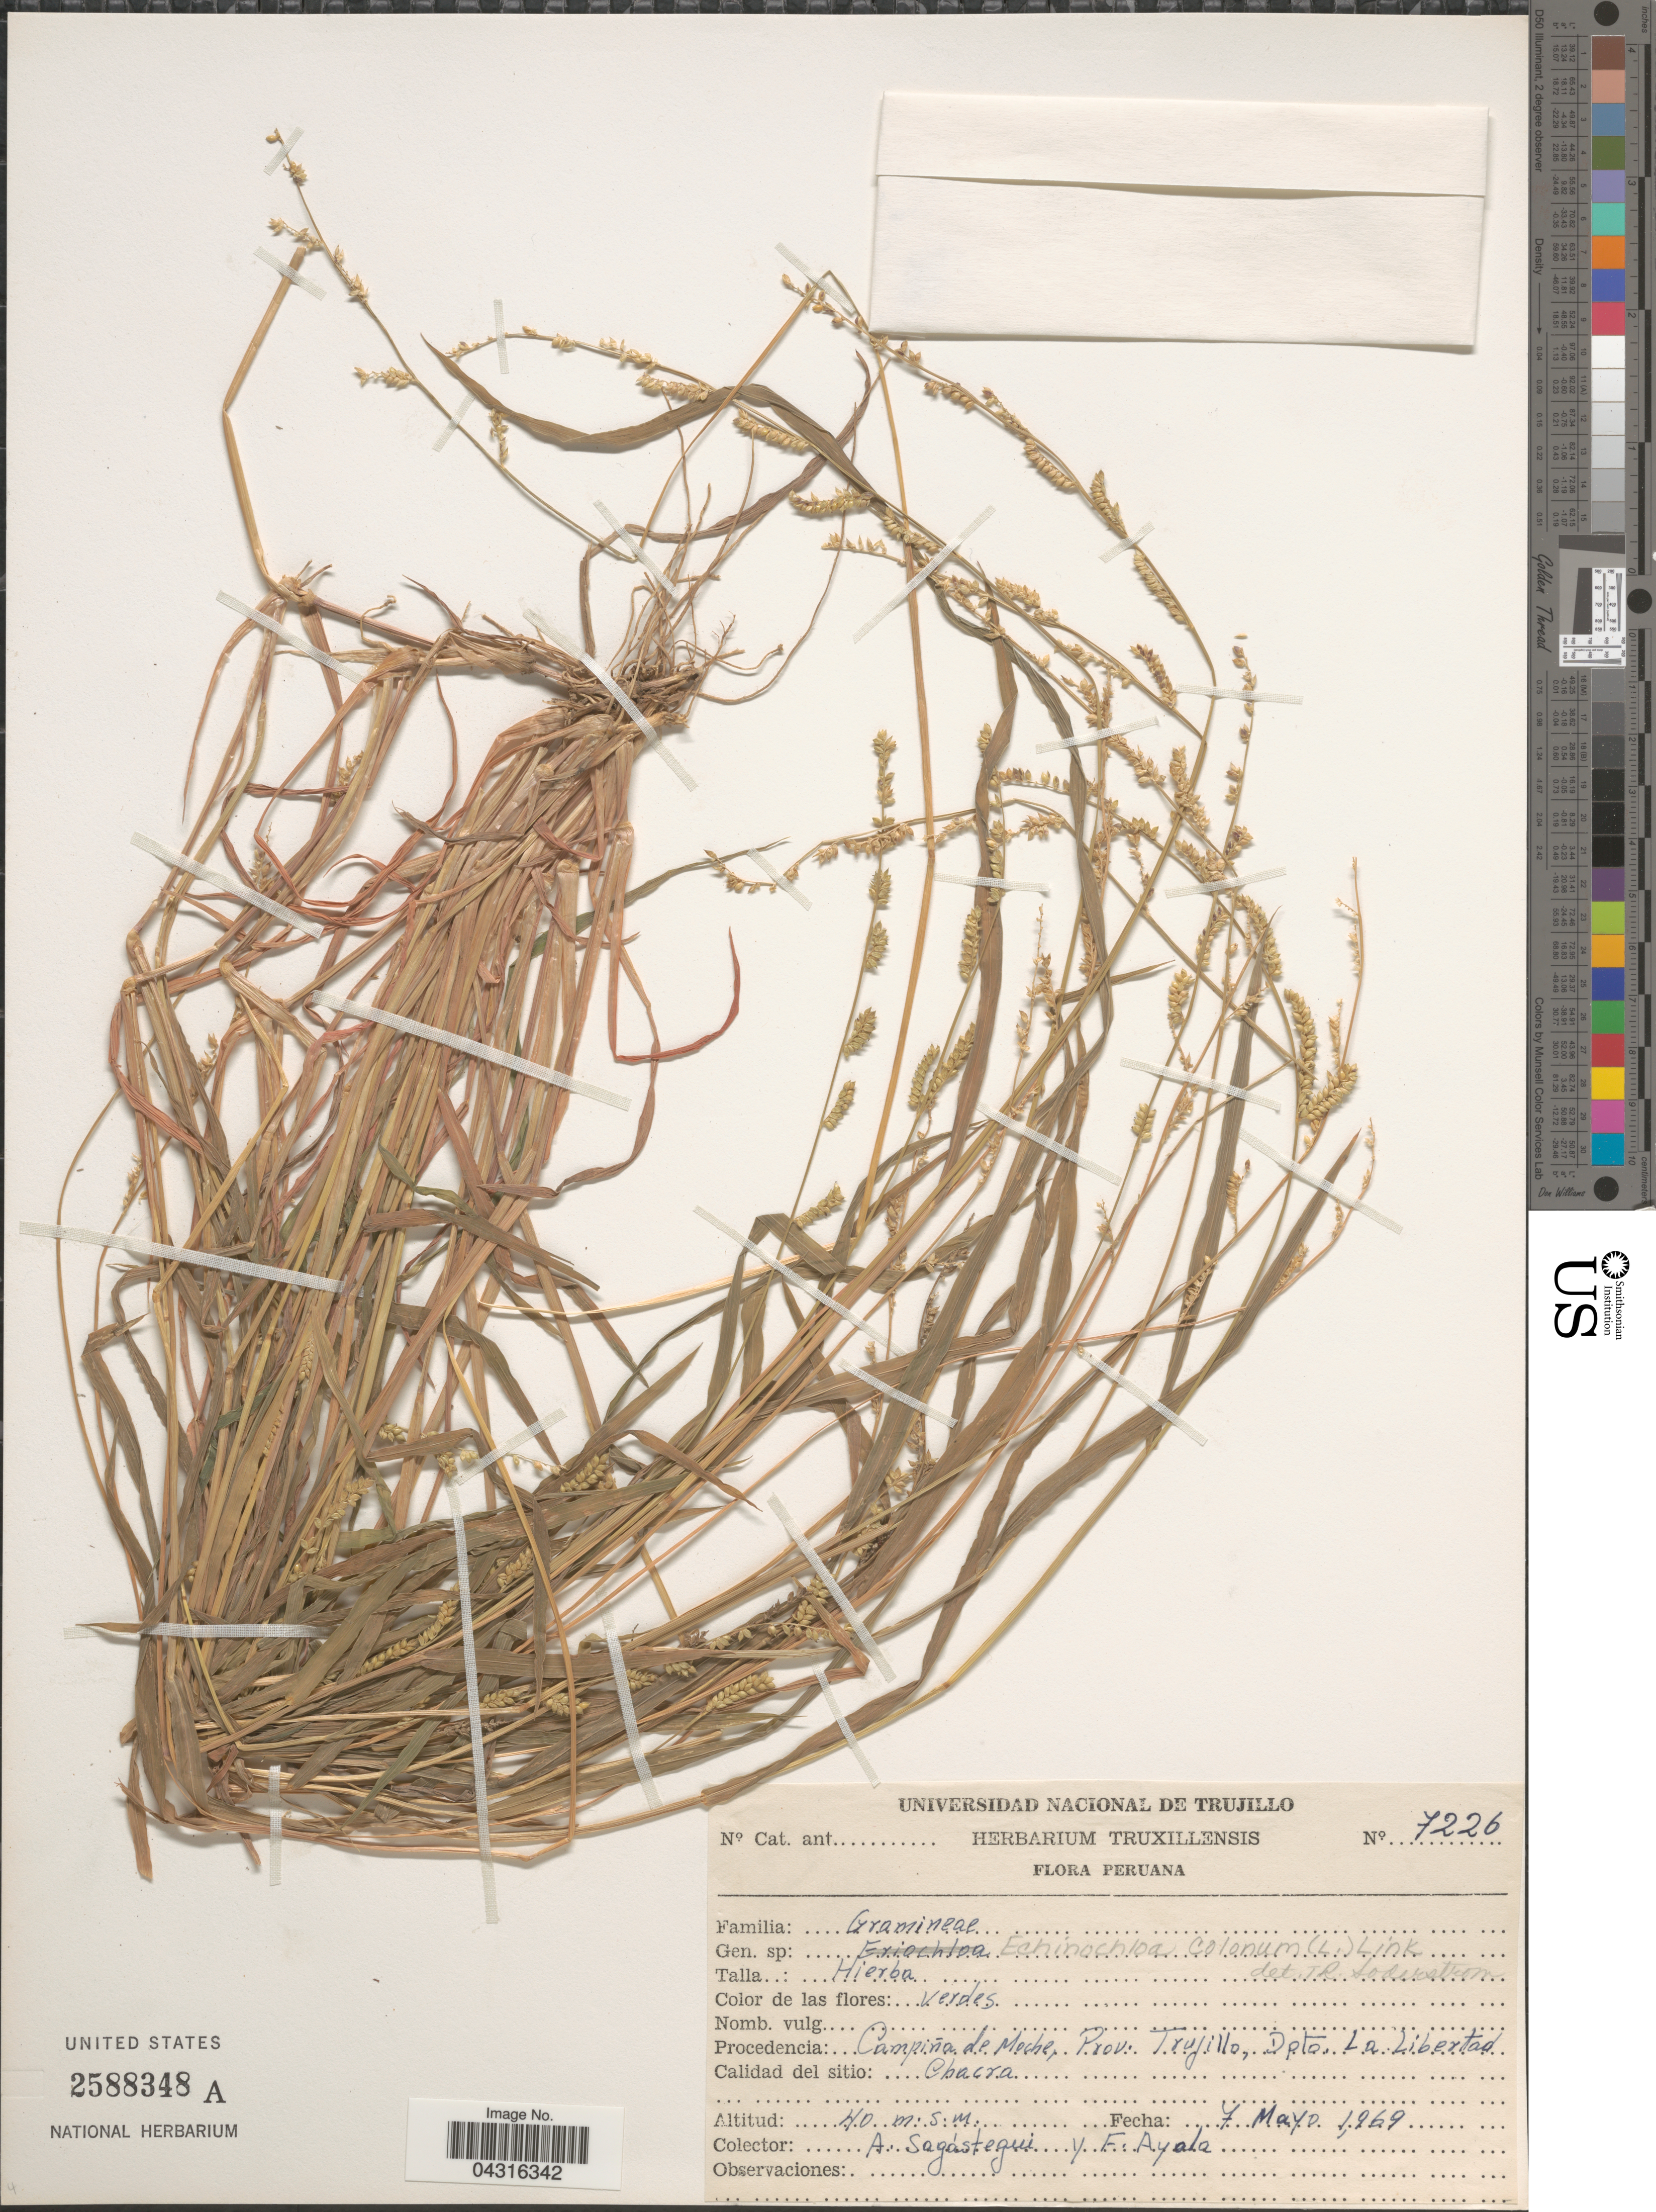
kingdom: Plantae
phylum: Tracheophyta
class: Liliopsida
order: Poales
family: Poaceae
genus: Echinochloa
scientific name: Echinochloa colona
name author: (L.) Link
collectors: A. Sagastegui & F. Ayala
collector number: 7226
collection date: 1969-05-07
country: Peru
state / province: La Libertad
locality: Campiña de Moche, Prov. Trujillo, Dpto. La Libertad.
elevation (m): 40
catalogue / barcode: US 2588348A